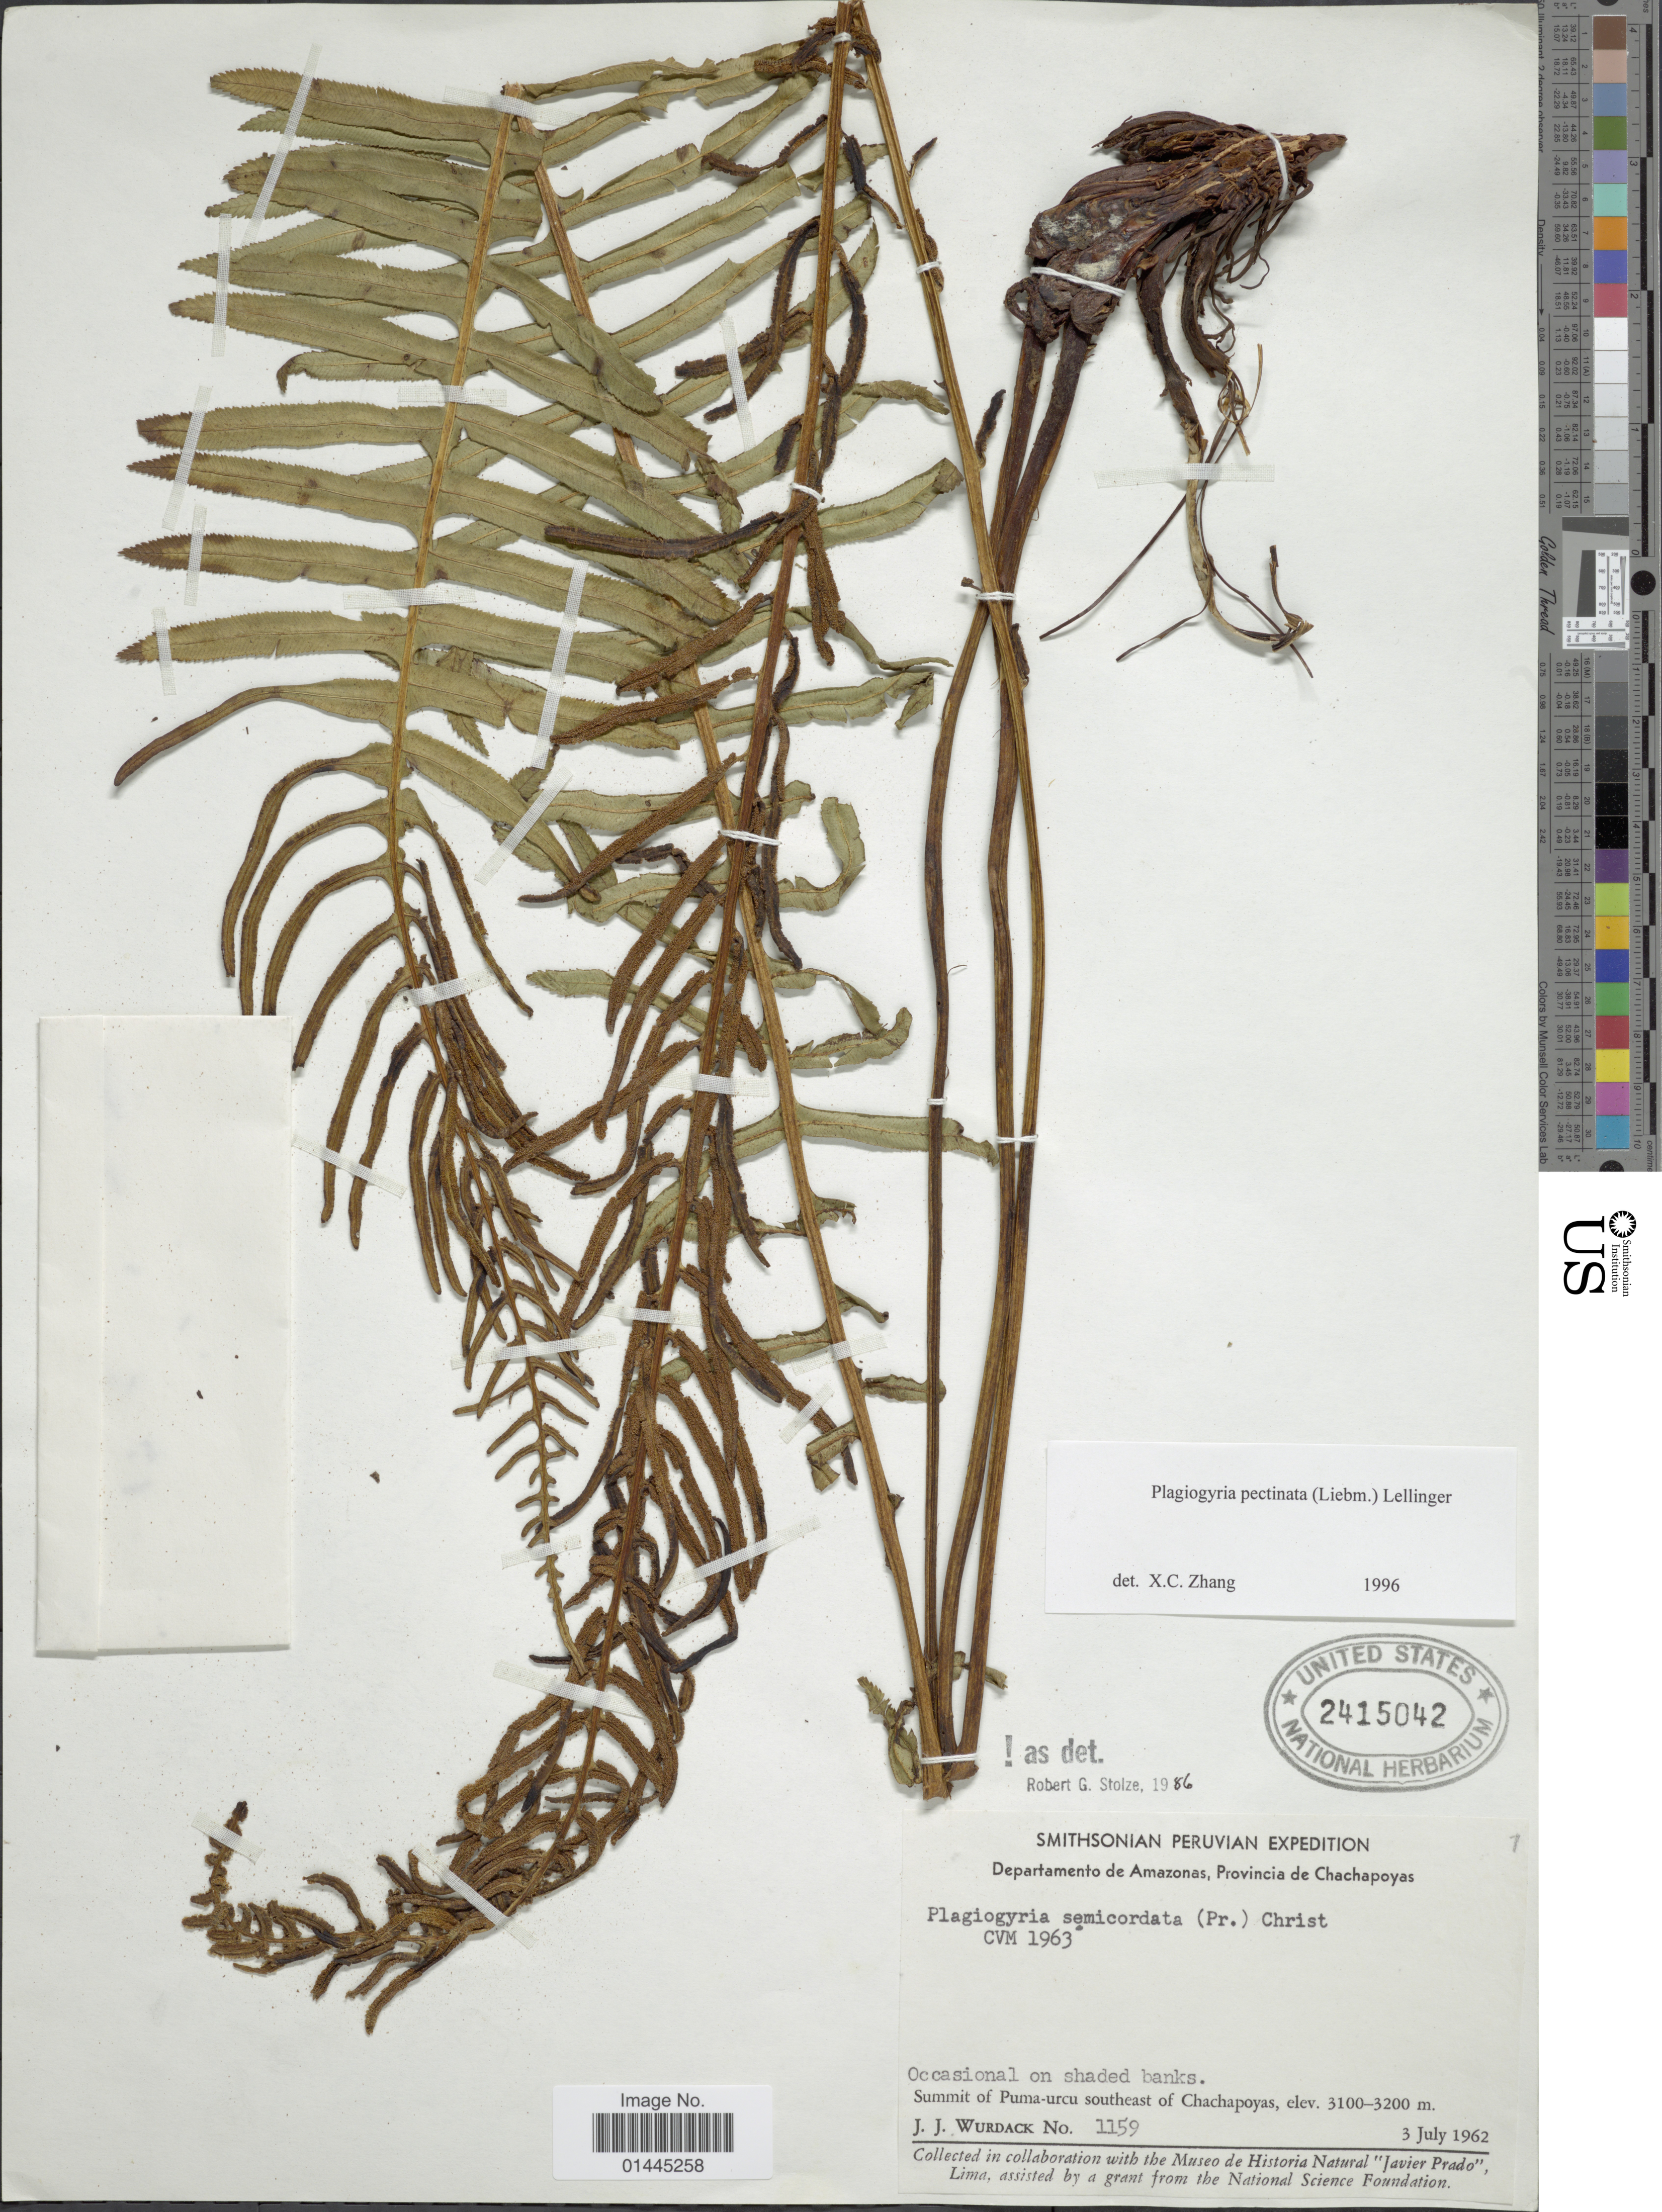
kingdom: Plantae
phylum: Tracheophyta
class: Polypodiopsida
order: Cyatheales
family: Plagiogyriaceae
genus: Plagiogyria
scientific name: Plagiogyria semicordata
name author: (C. Presl) Christ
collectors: J. J. Wurdack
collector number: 1159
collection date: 1962-07-03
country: Peru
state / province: Amazonas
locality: Provincia of Chachapoyas, occasional on shaded banks, Summit of Puma-urcu southeast of Chachapoyas.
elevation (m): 3100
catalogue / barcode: US 2415042